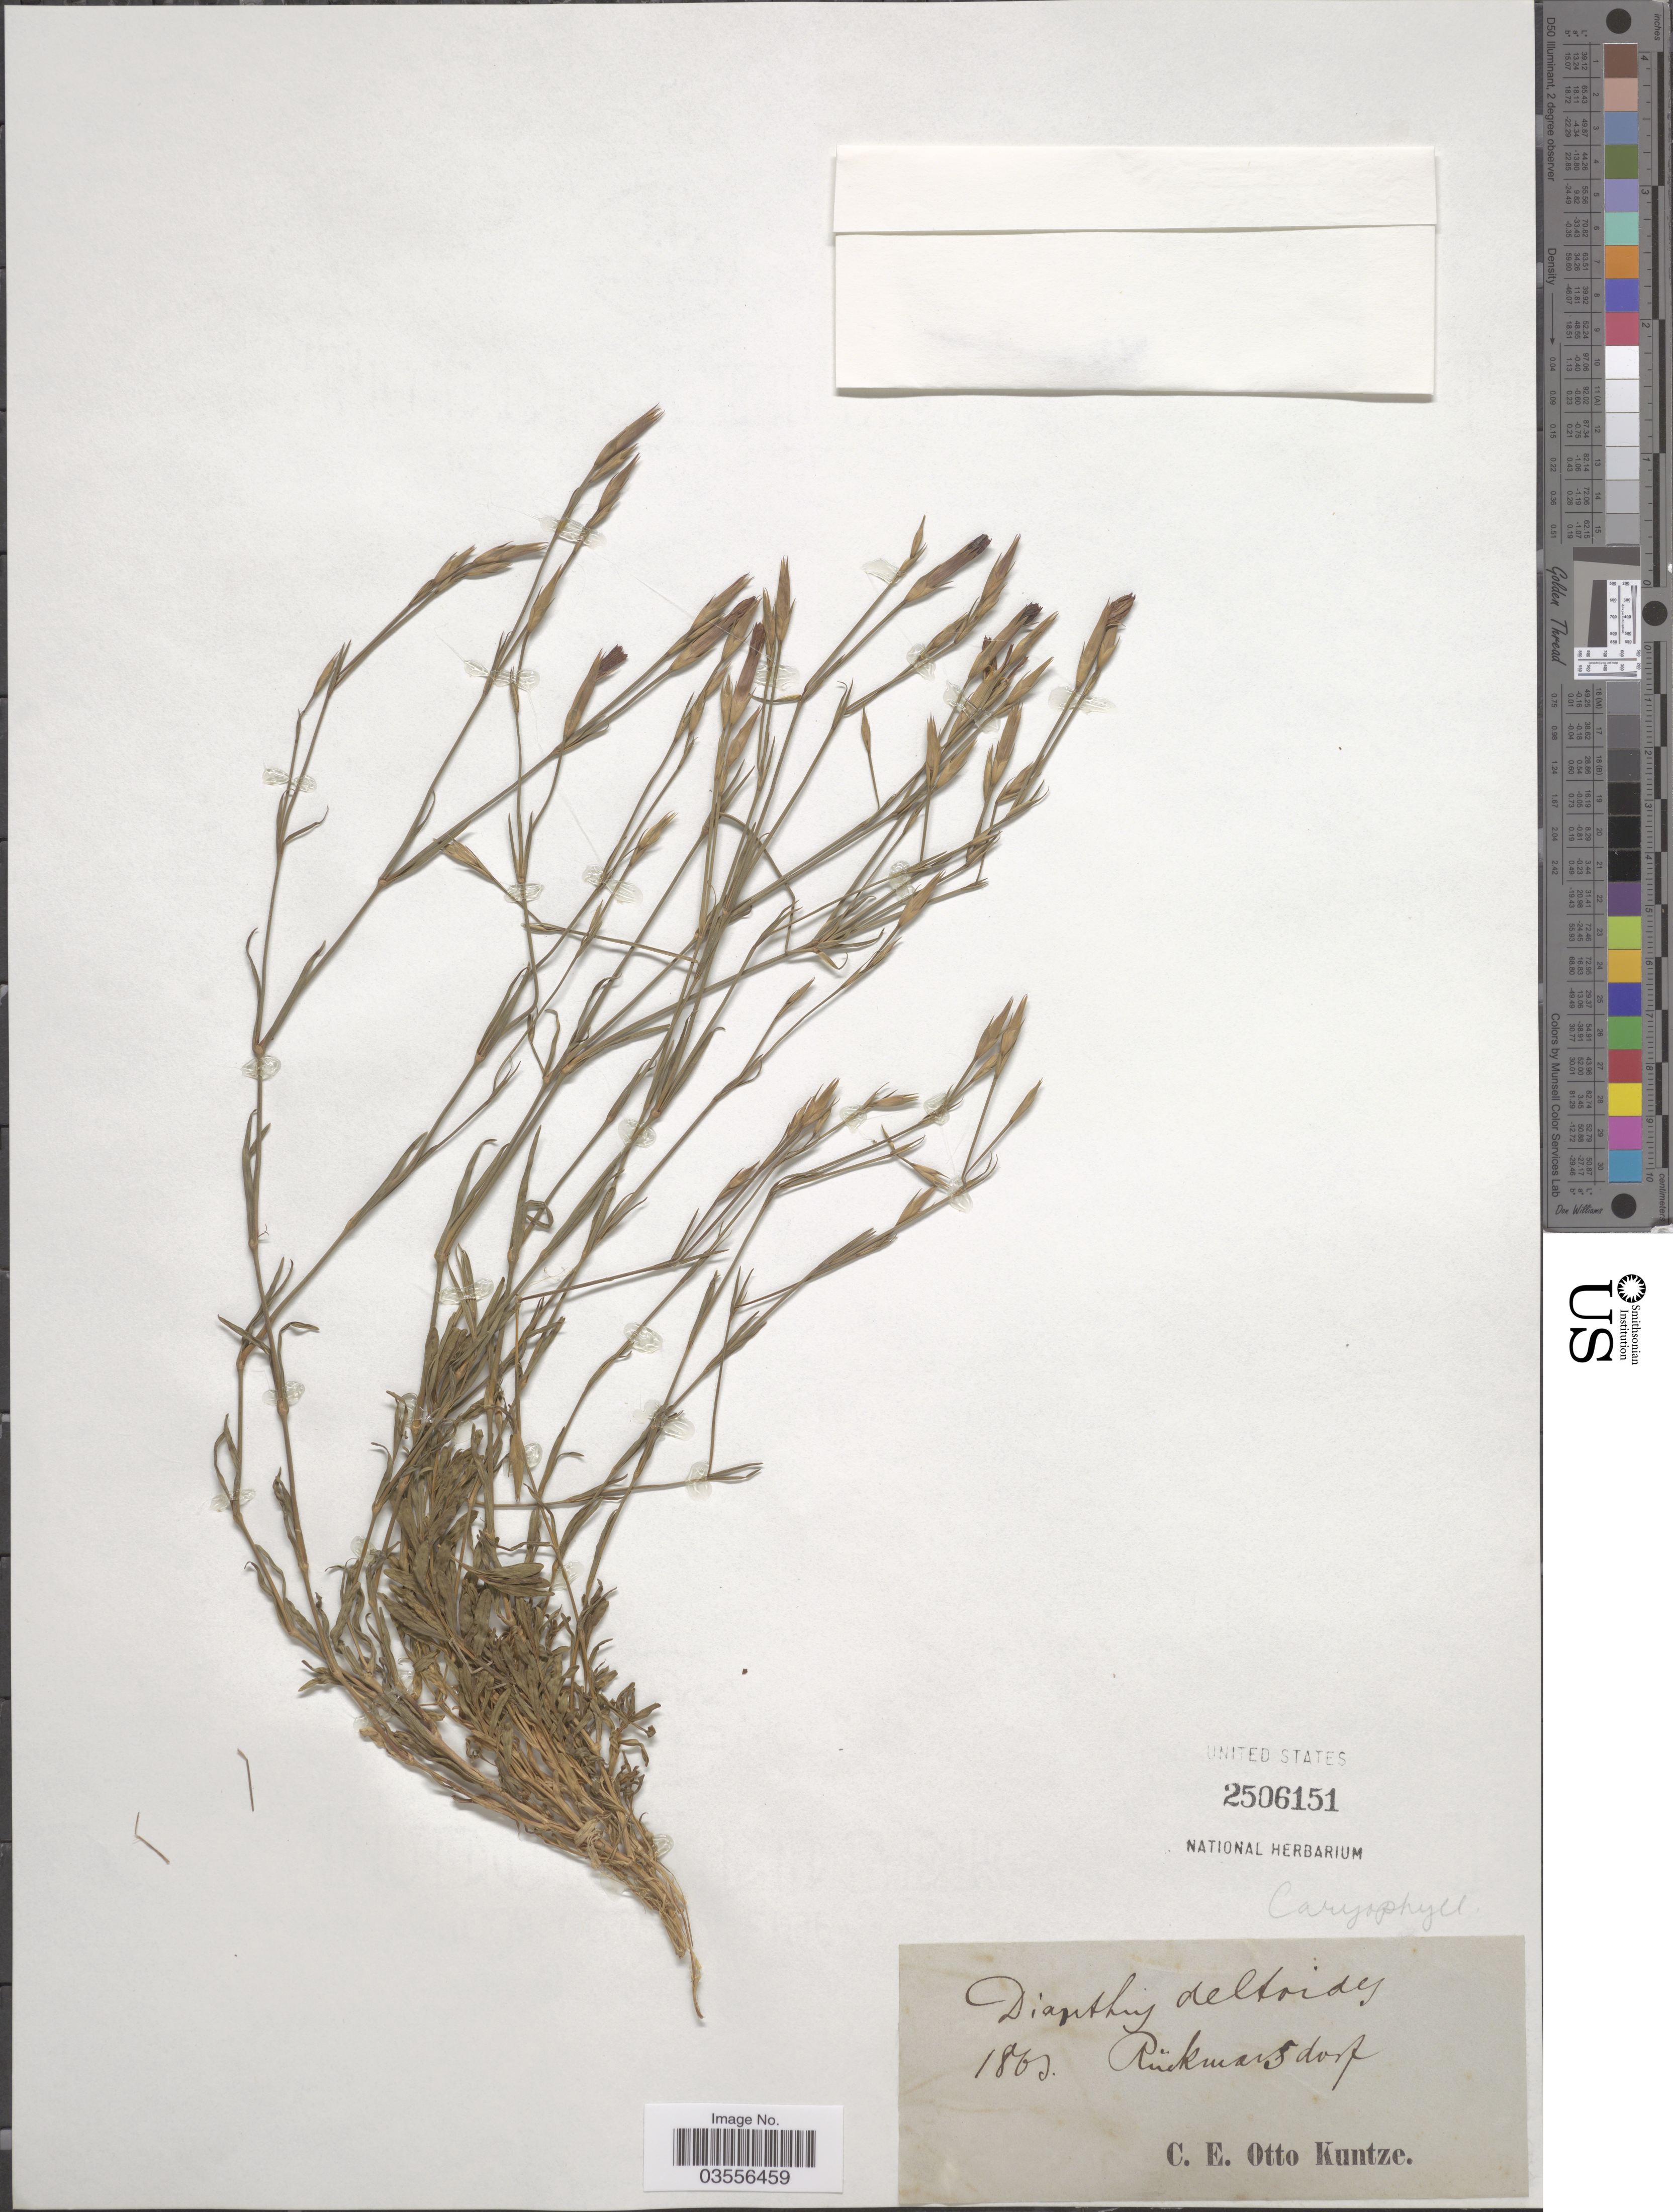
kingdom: Plantae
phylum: Tracheophyta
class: Magnoliopsida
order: Caryophyllales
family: Caryophyllaceae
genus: Dianthus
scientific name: Dianthus deltoides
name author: L.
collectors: C.E.O. Kuntze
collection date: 1863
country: Germany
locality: Rückmarsdorf.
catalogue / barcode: US 2506151